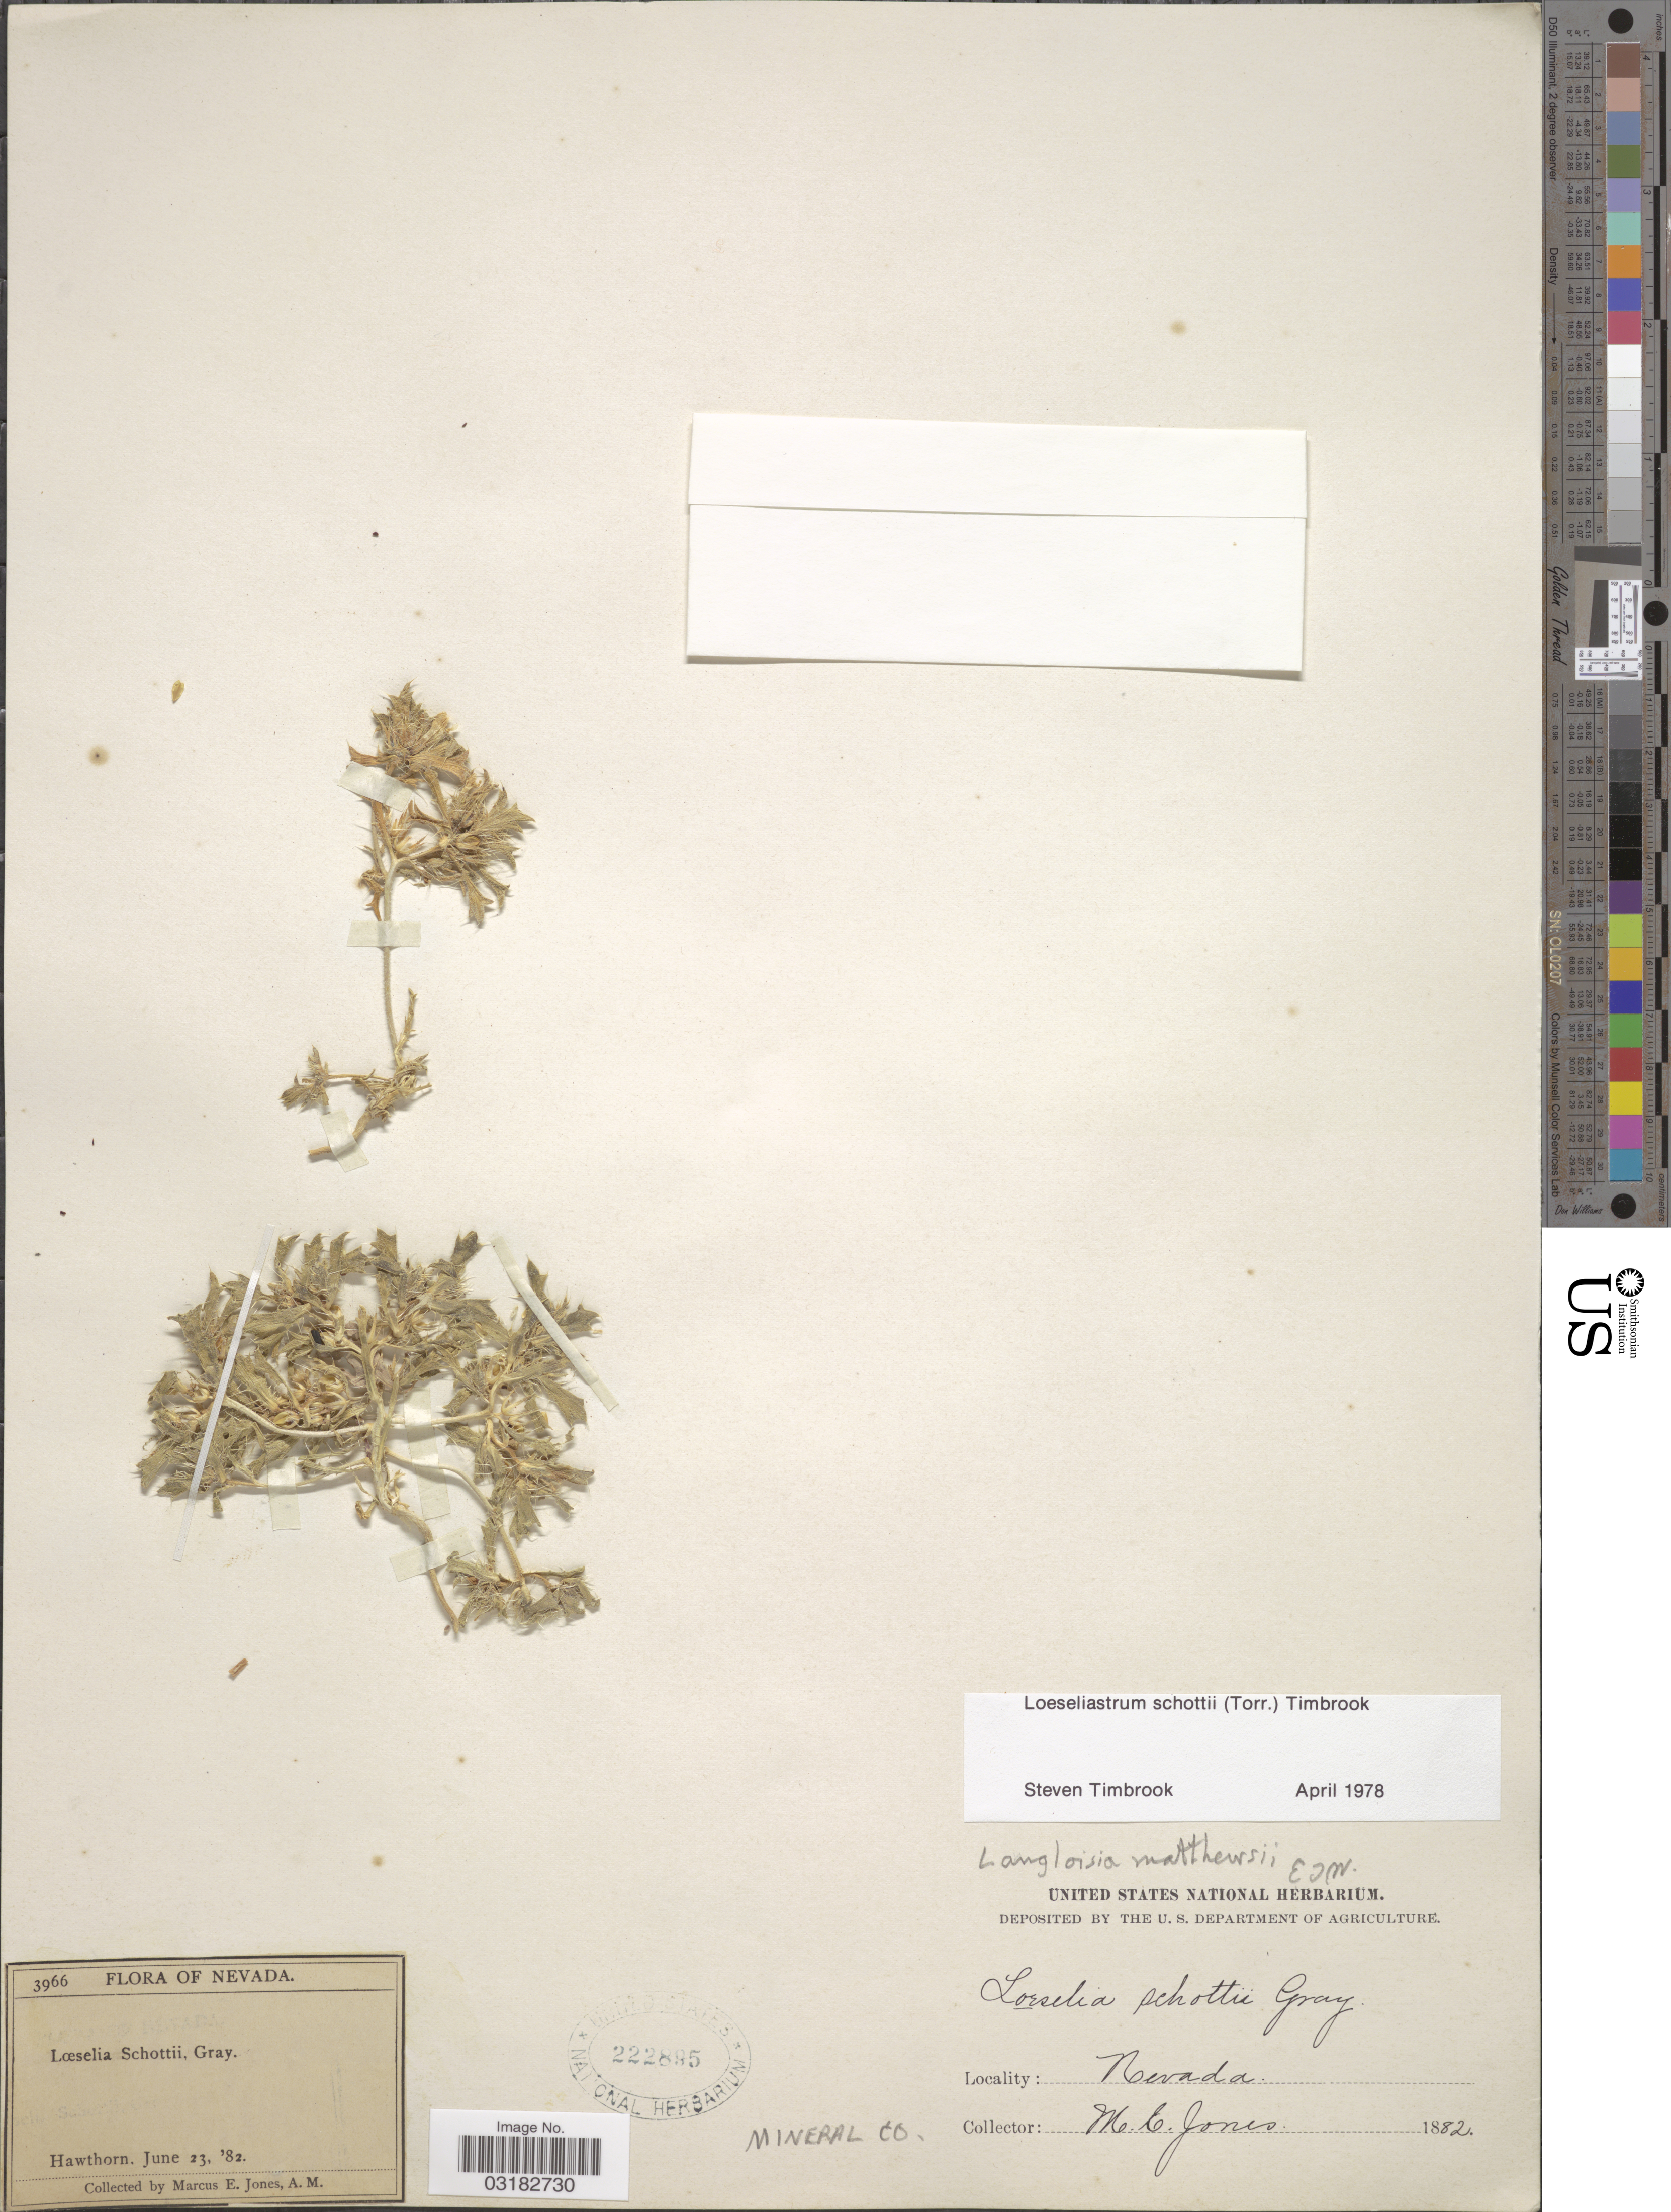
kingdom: Plantae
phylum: Tracheophyta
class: Magnoliopsida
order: Ericales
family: Polemoniaceae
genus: Loeseliastrum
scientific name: Loeseliastrum schottii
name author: (Torr.) Timbrook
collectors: M. E. Jones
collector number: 3966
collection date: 1882-06-23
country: United States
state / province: Nevada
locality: Hawthorn. Mineral Co.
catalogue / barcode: US 222895